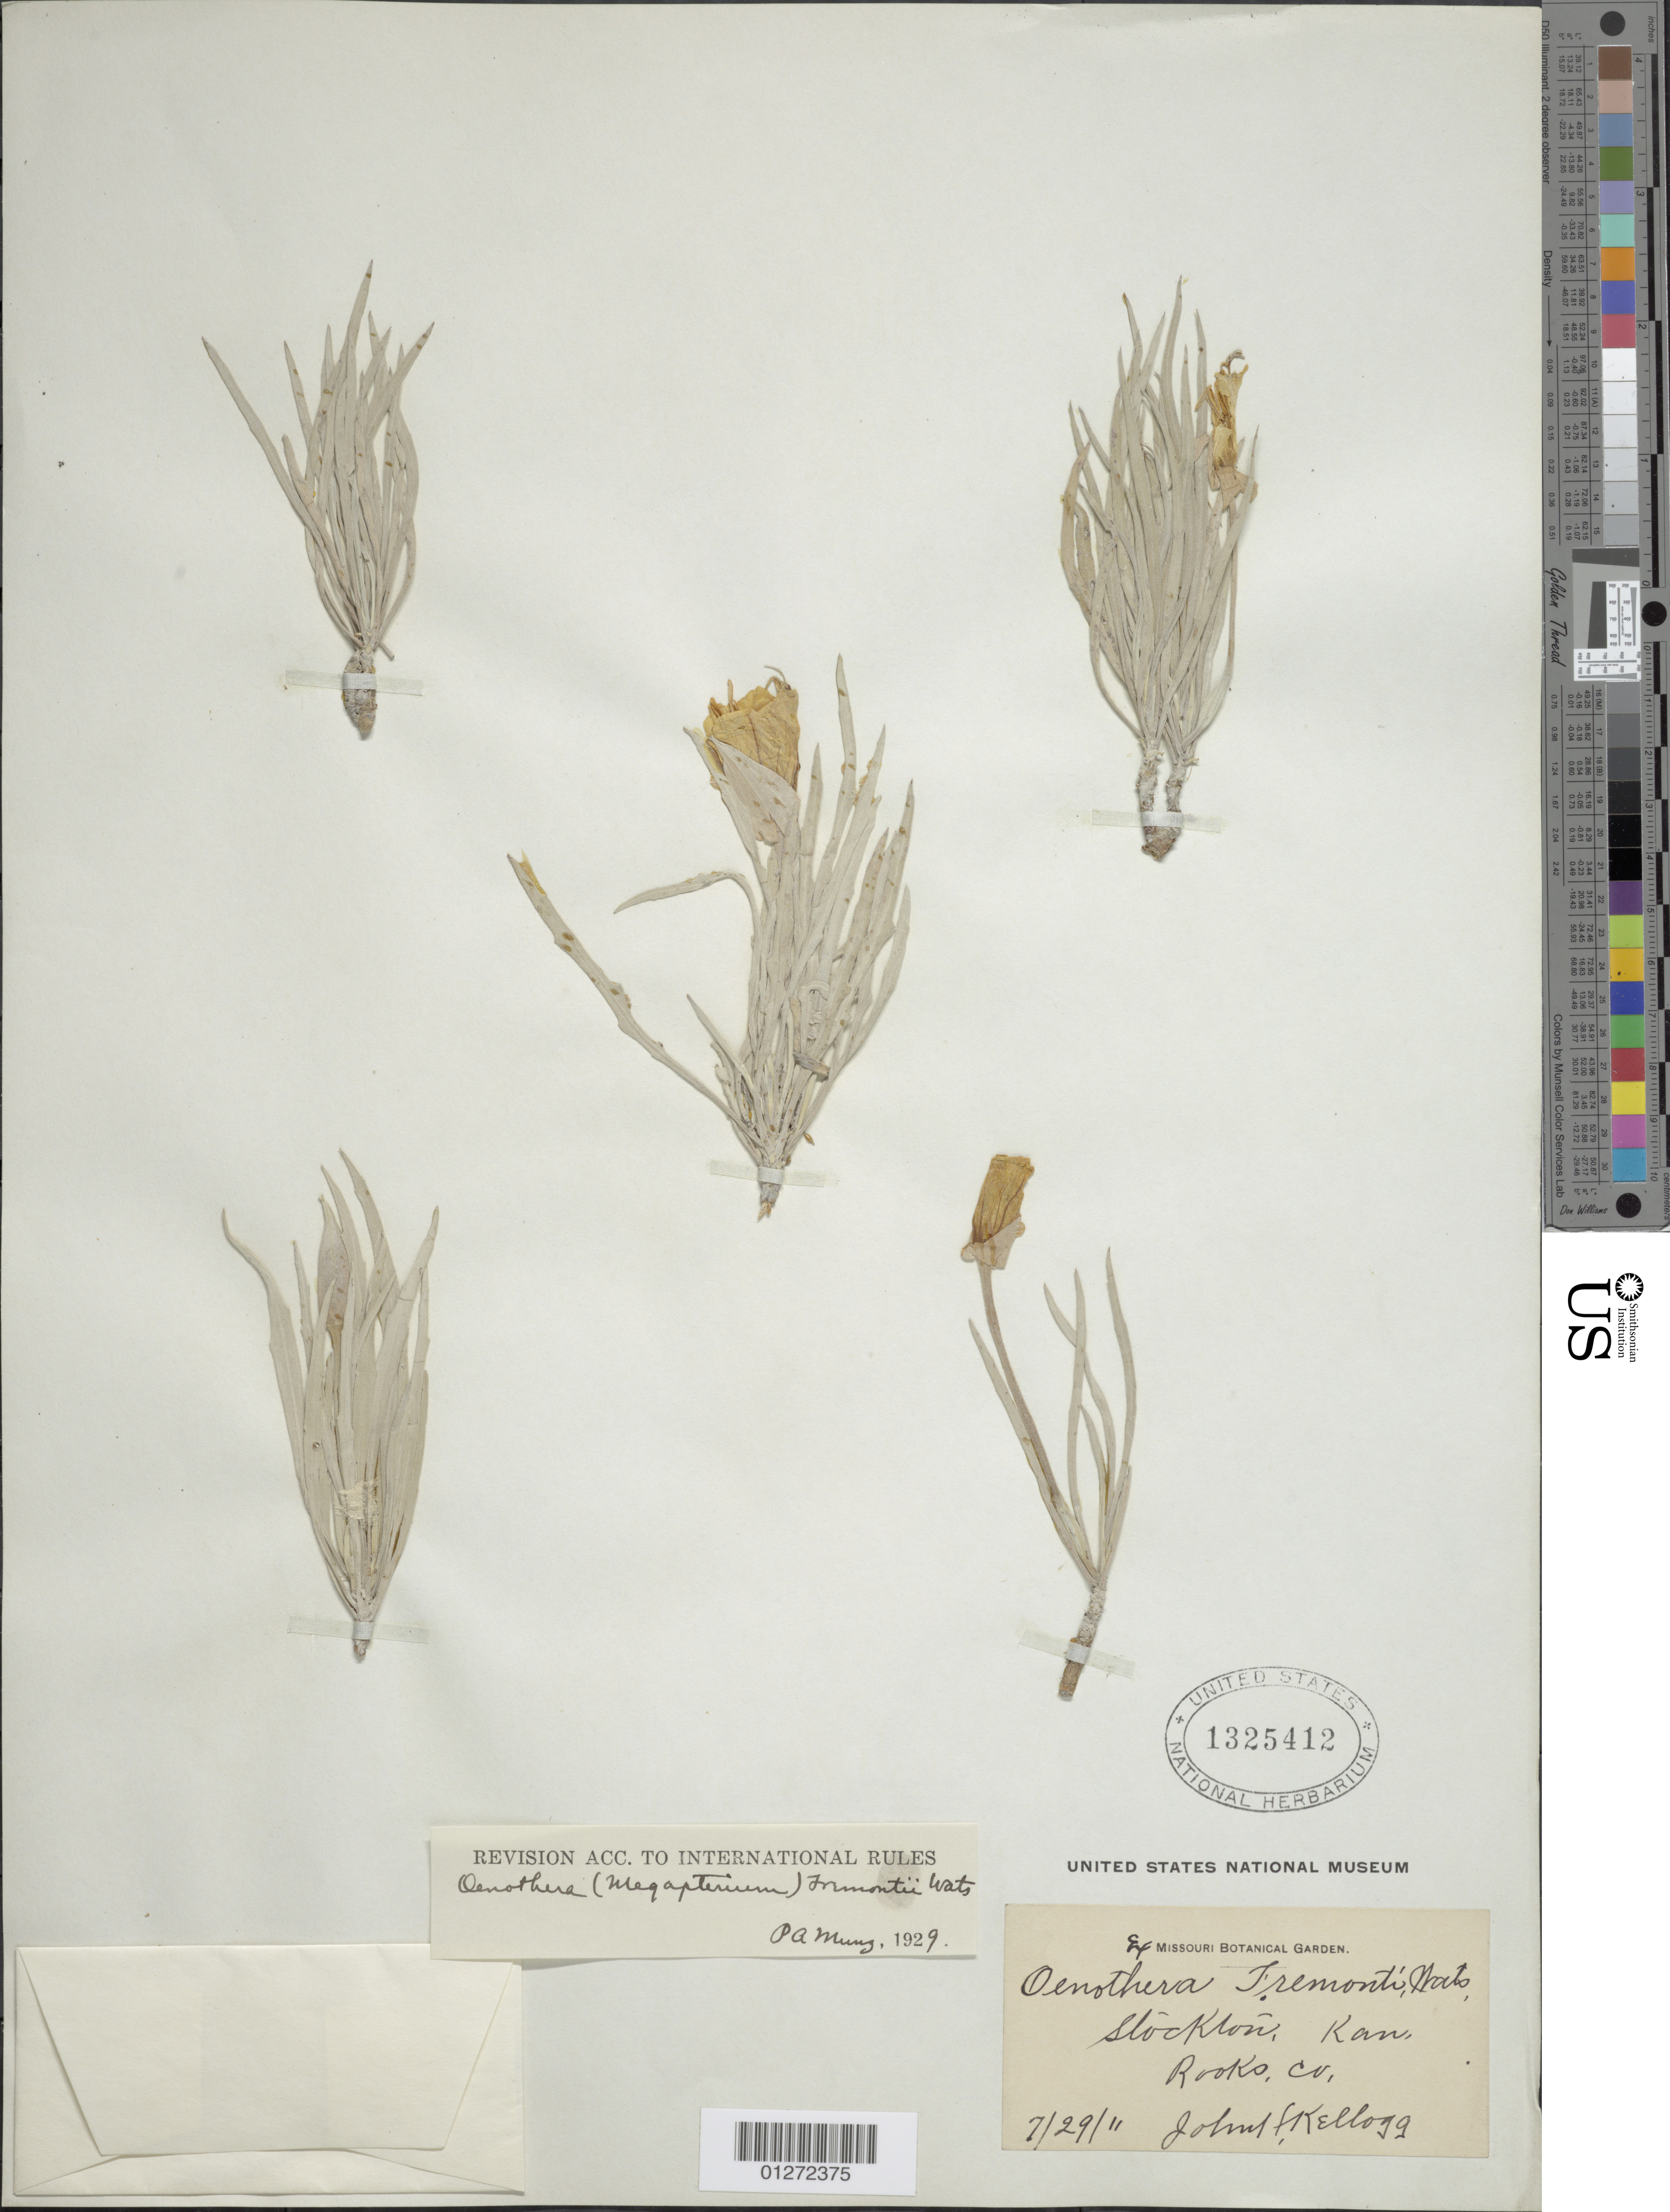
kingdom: Plantae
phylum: Tracheophyta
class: Magnoliopsida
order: Myrtales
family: Onagraceae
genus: Oenothera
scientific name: Oenothera macrocarpa subsp. fremontii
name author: (S. Watson) W.L. Wagner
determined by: Munz, Philip A.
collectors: J. F. Kellogg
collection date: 1911-07-29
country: United States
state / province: Kansas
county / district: Rooks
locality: Stockton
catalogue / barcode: US 1325412